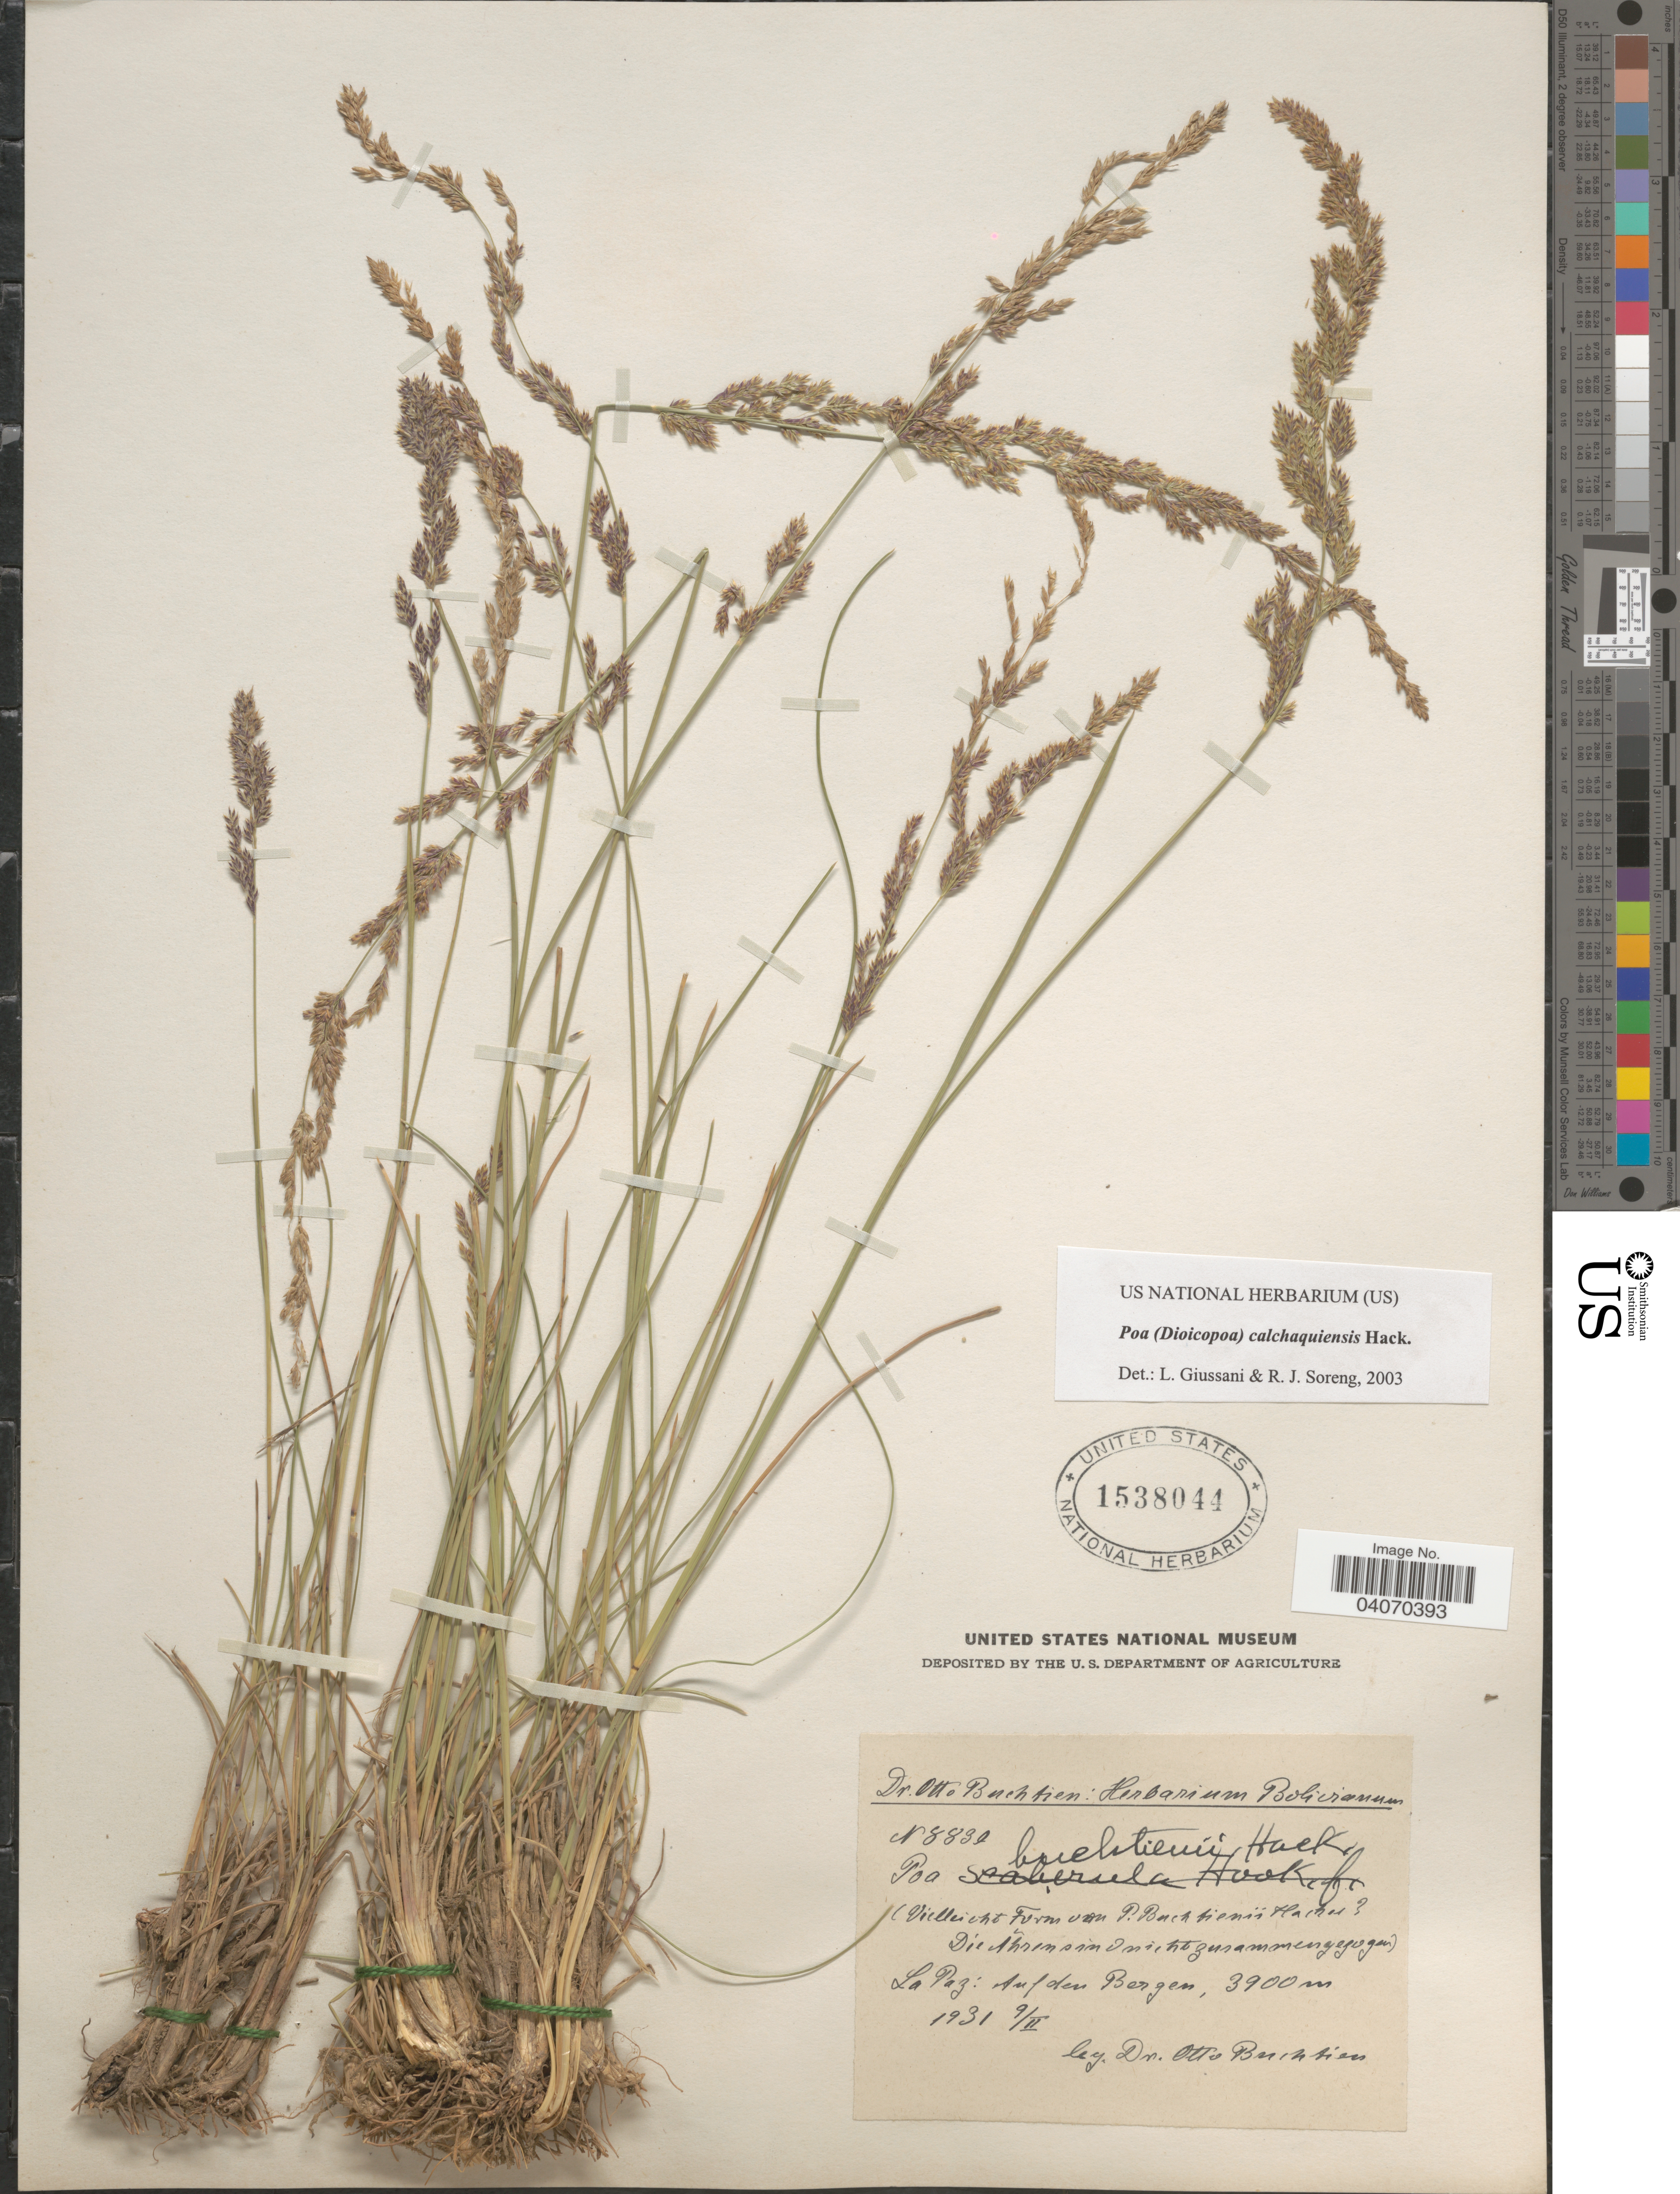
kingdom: Plantae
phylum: Tracheophyta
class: Liliopsida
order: Poales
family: Poaceae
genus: Poa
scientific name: Poa calchaquiensis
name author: Hack.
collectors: O. Buchtien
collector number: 8830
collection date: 1931-02-09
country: Bolivia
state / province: La Paz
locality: Auf den Bergen.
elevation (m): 3900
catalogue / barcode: US 1538044